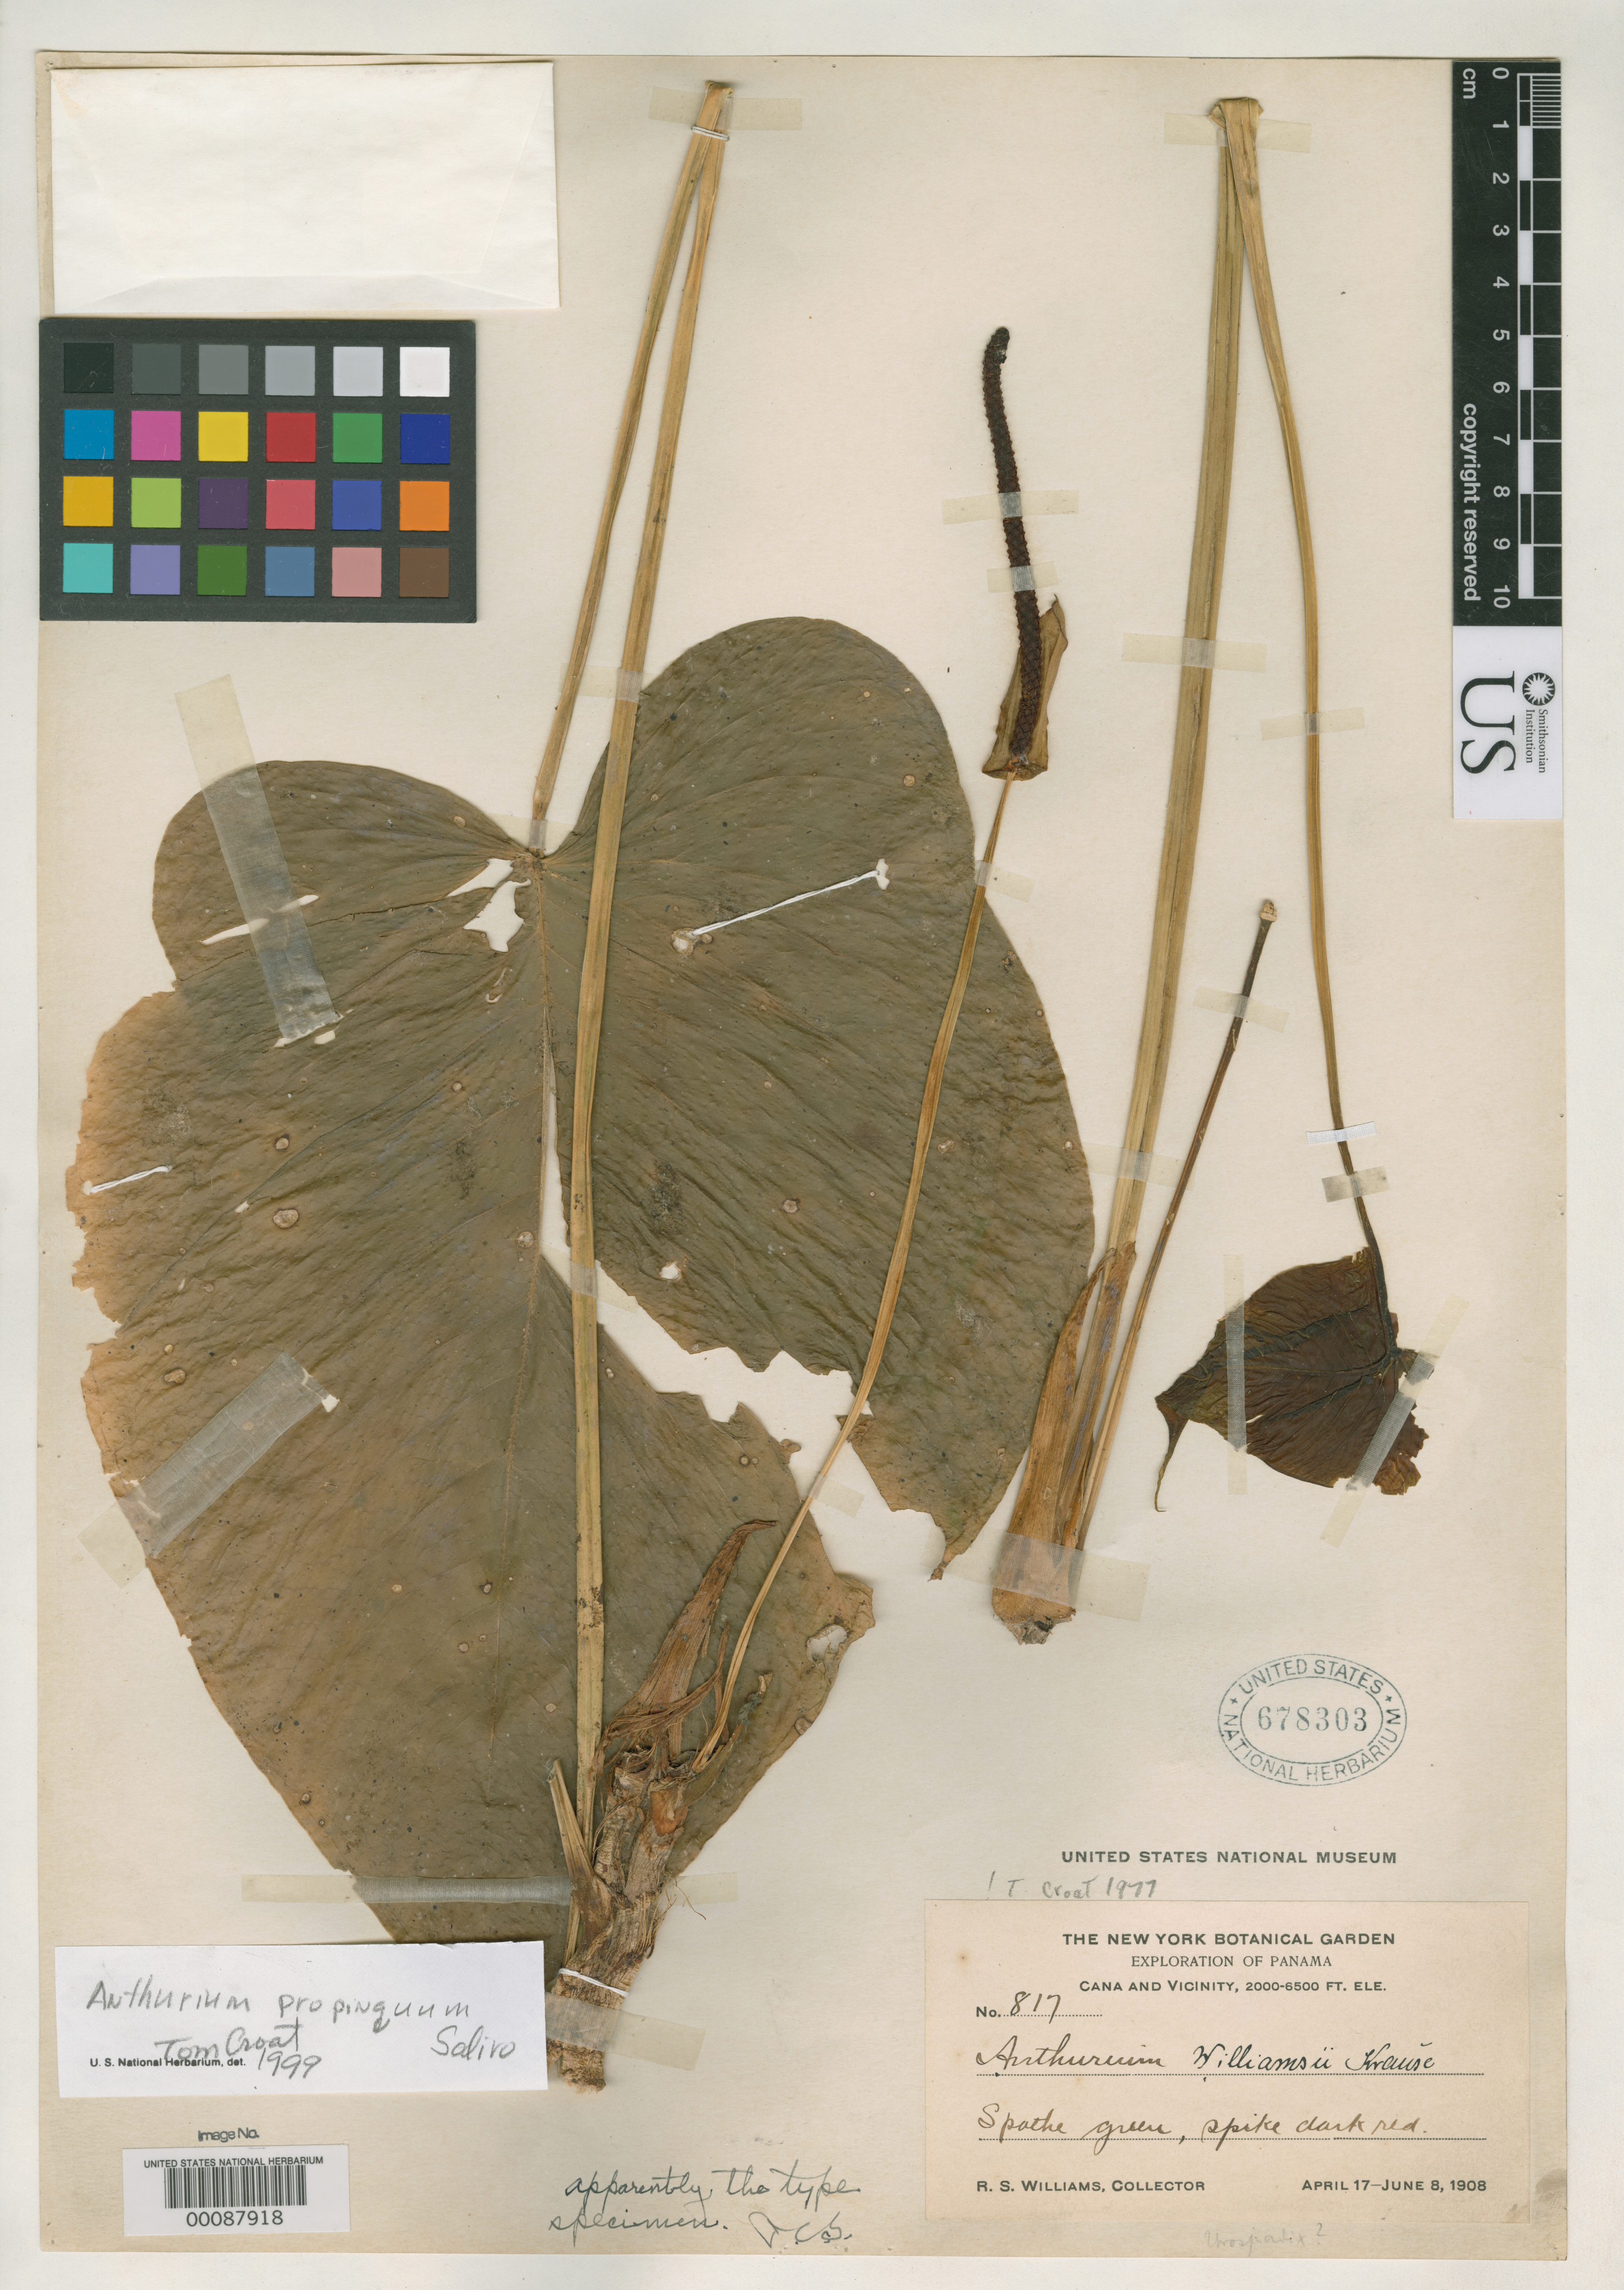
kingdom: Plantae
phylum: Tracheophyta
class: Liliopsida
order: Alismatales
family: Araceae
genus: Anthurium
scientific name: Anthurium williamsii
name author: K. Krause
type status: Isotype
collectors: R. S. Williams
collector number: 817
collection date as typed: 17 Apr 1908 to 08 Jun 1908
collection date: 1908-04-17/1908-06-08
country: Panama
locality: Canal & vicinity.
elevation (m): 610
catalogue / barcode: US 678303